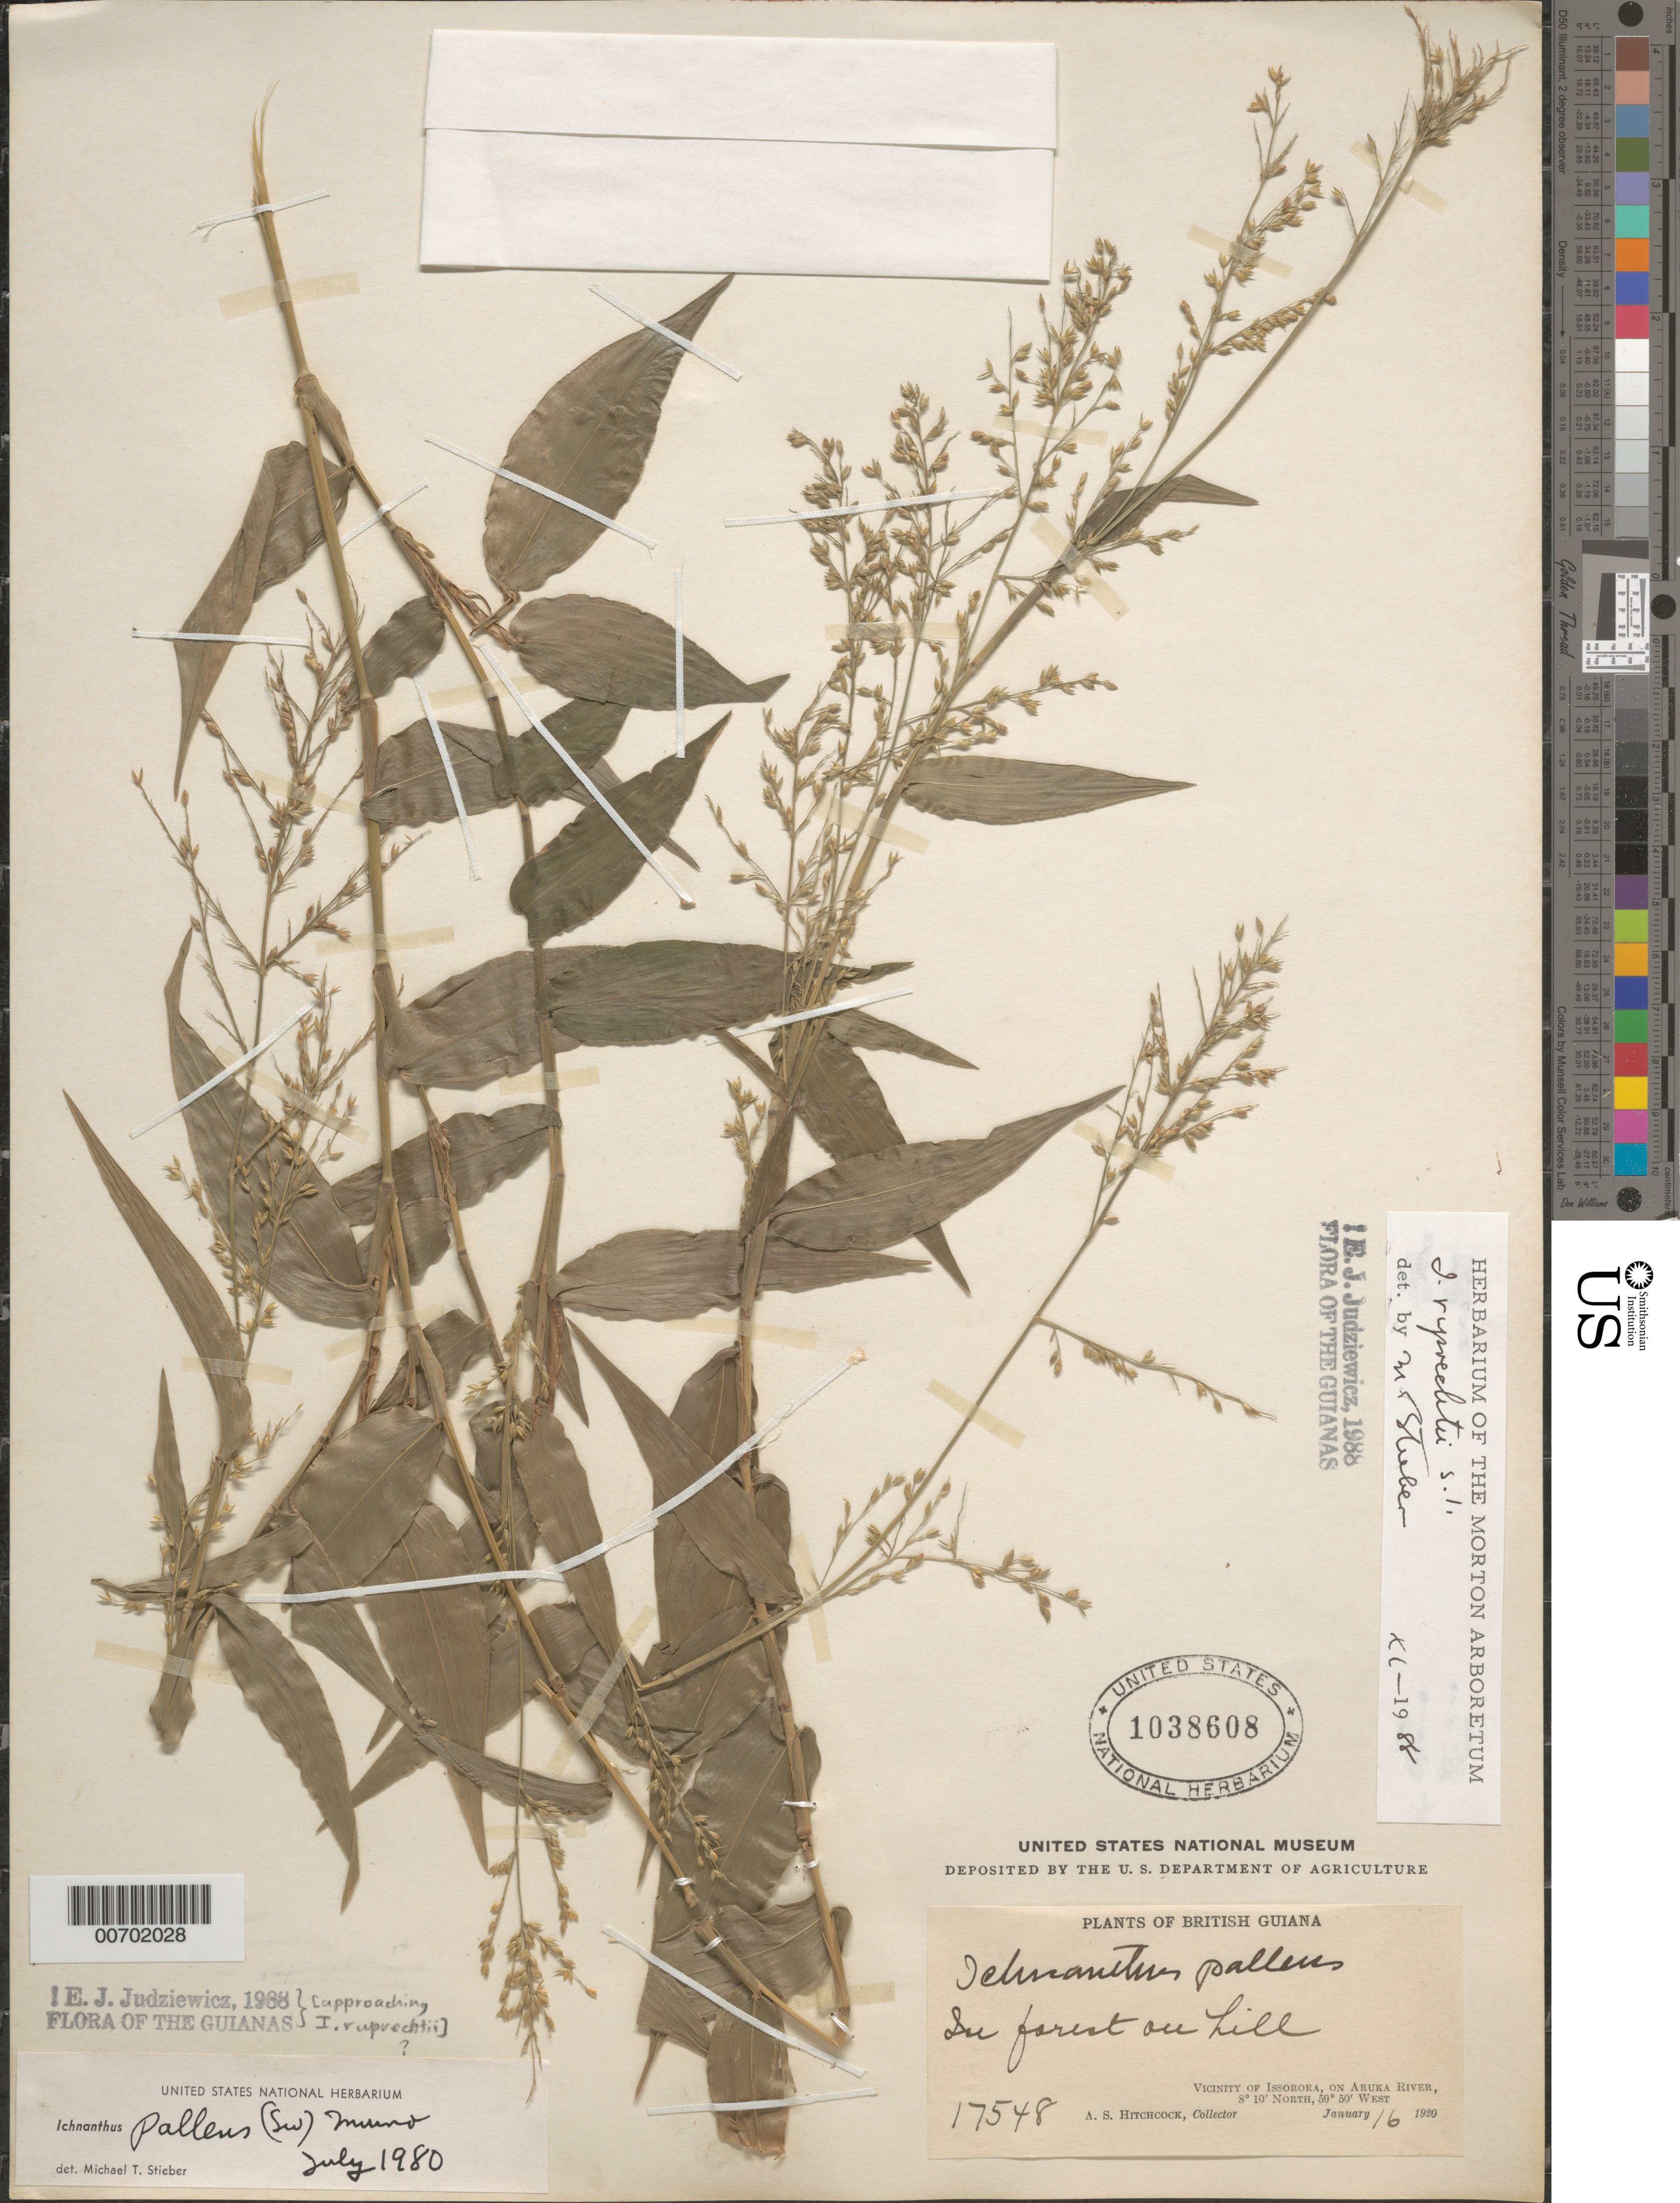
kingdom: Plantae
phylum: Tracheophyta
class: Liliopsida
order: Poales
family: Poaceae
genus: Ichnanthus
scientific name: Ichnanthus ruprechtii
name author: Döll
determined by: Stieber, M. T.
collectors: A. S. Hitchcock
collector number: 17548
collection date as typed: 16-Jan-20 to 17-Jan-20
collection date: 1920-01-16/1920-01-17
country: Guyana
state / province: Barima-Waini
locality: Issorora, vic of, on the Aruka River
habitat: In forest on hill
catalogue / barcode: US 1038608